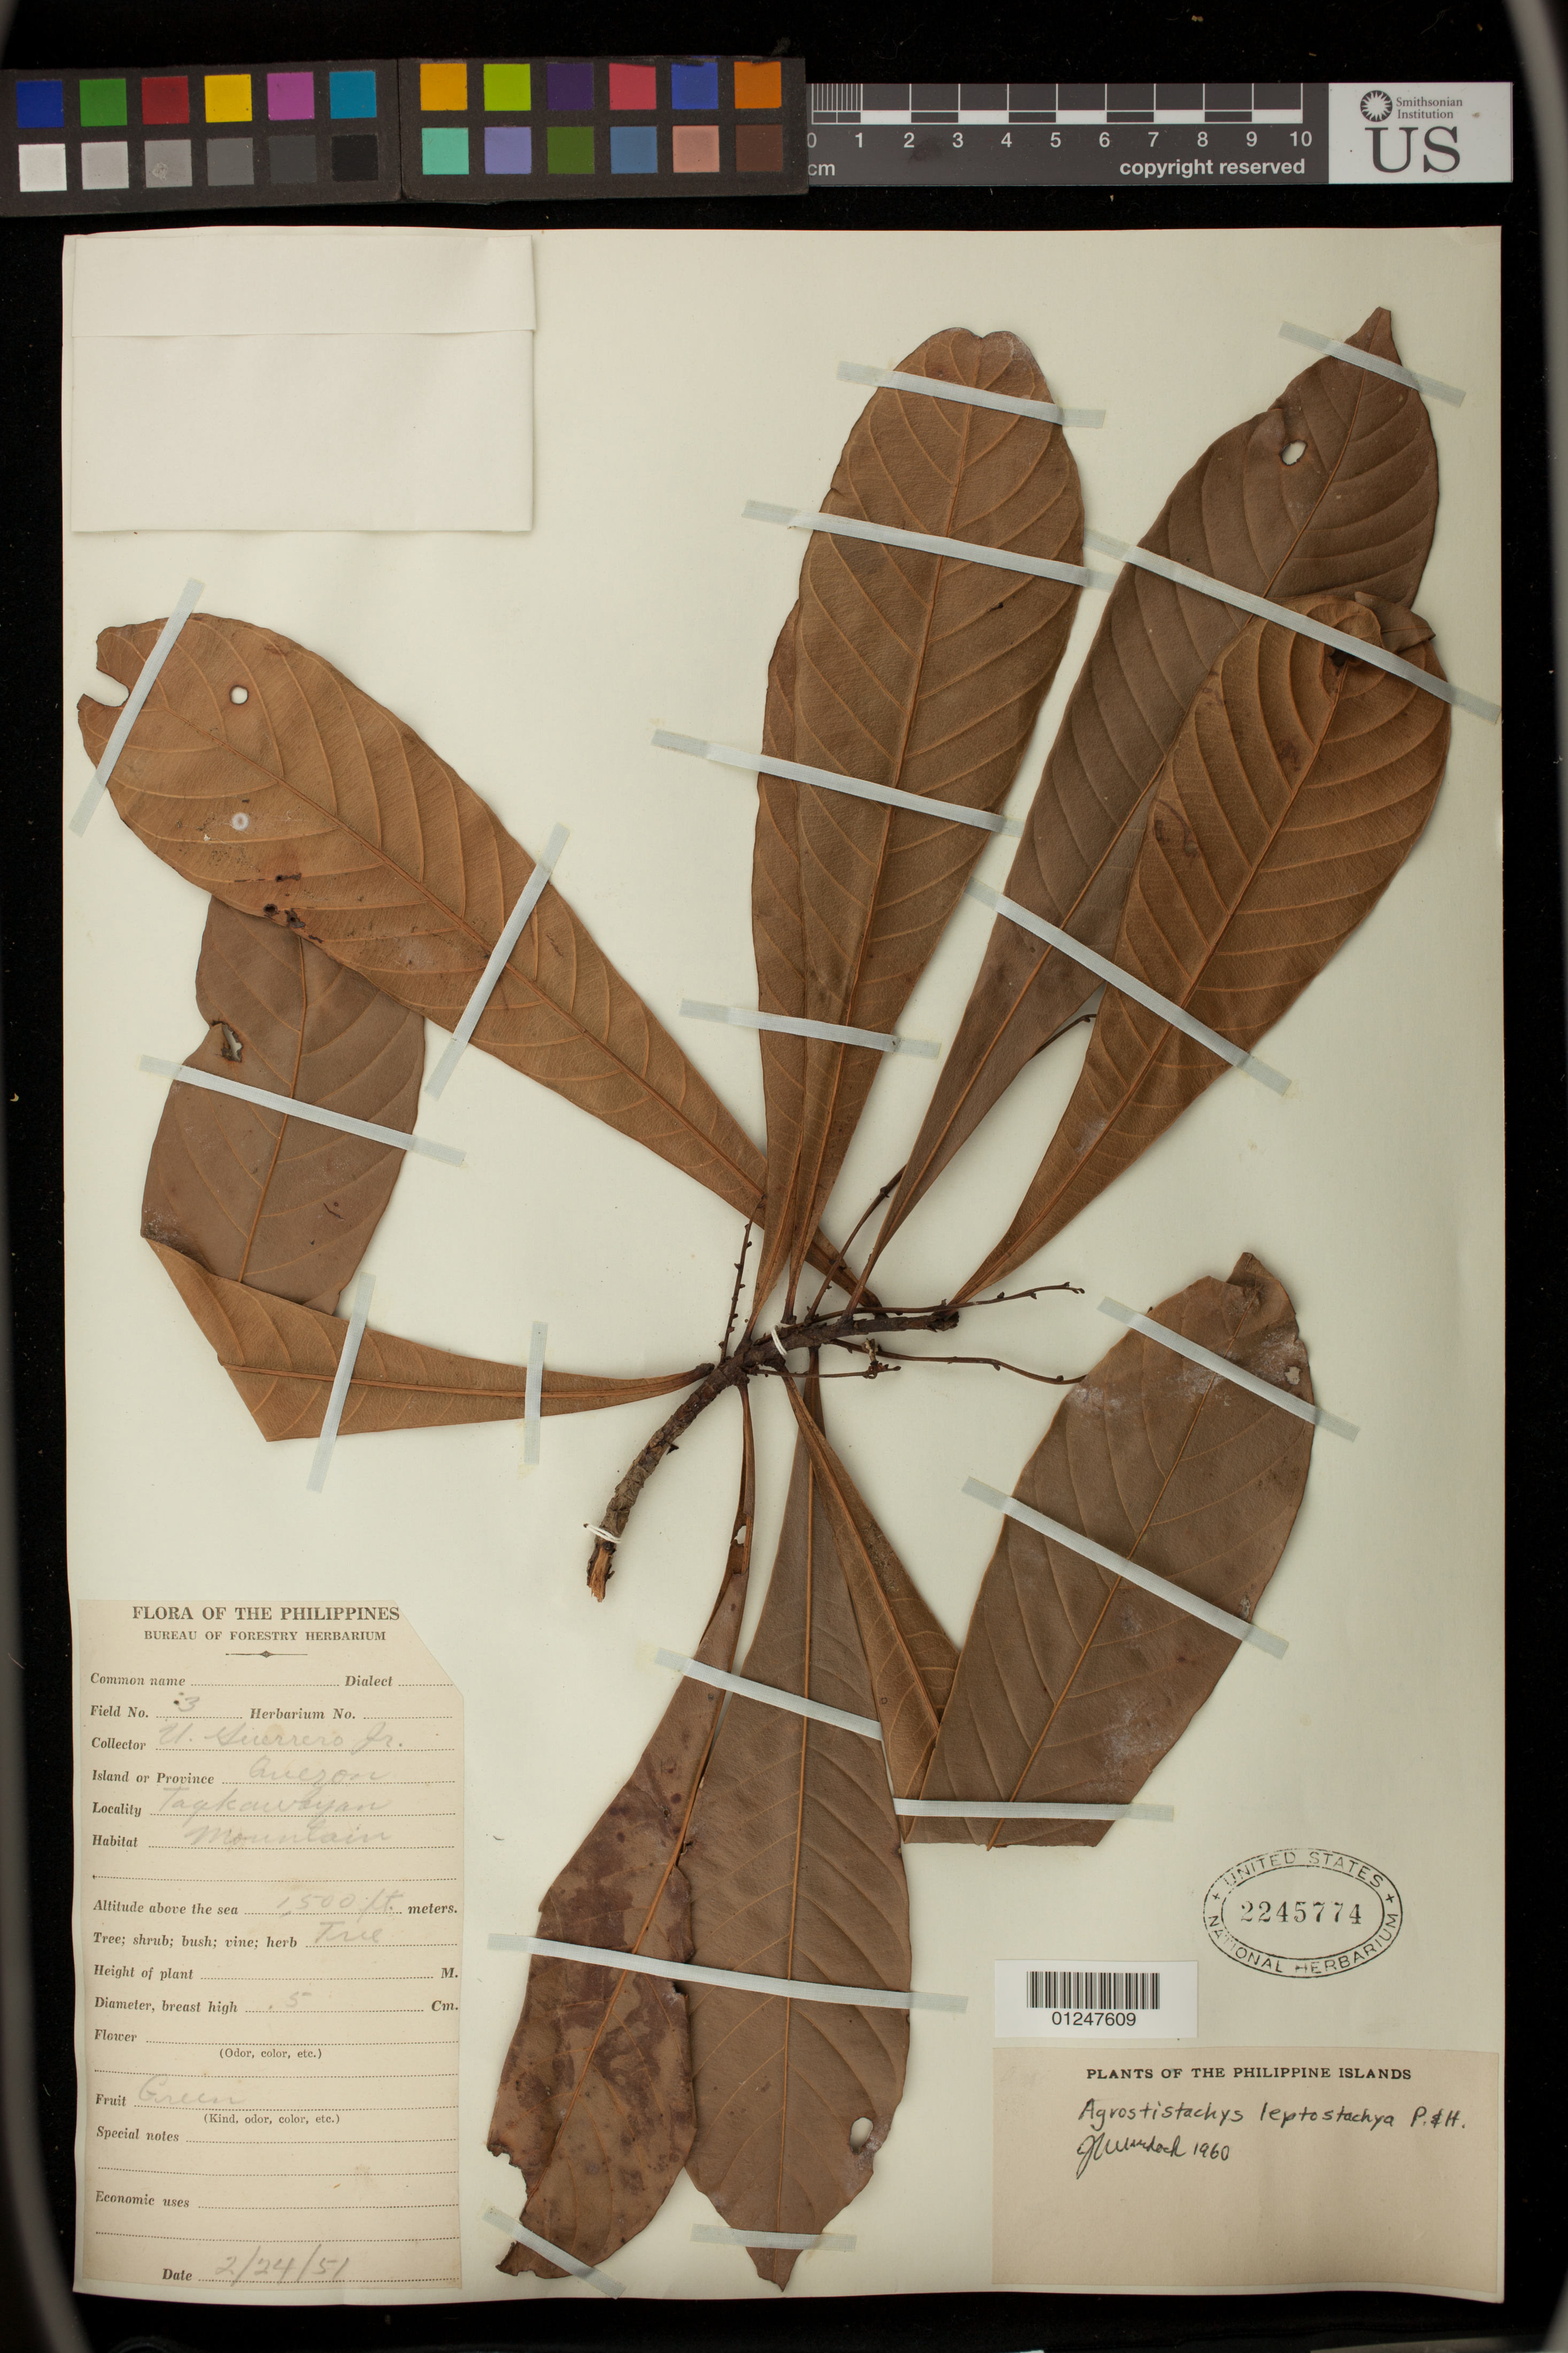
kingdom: Plantae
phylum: Tracheophyta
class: Magnoliopsida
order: Malpighiales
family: Euphorbiaceae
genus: Agrostistachys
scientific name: Agrostistachys borneensis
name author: Becc.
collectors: -. Guerrero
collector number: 3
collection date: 1951-02-24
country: Philippines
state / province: Calabarzon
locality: Quezon Tagkawayan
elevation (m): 457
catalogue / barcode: US 2245774